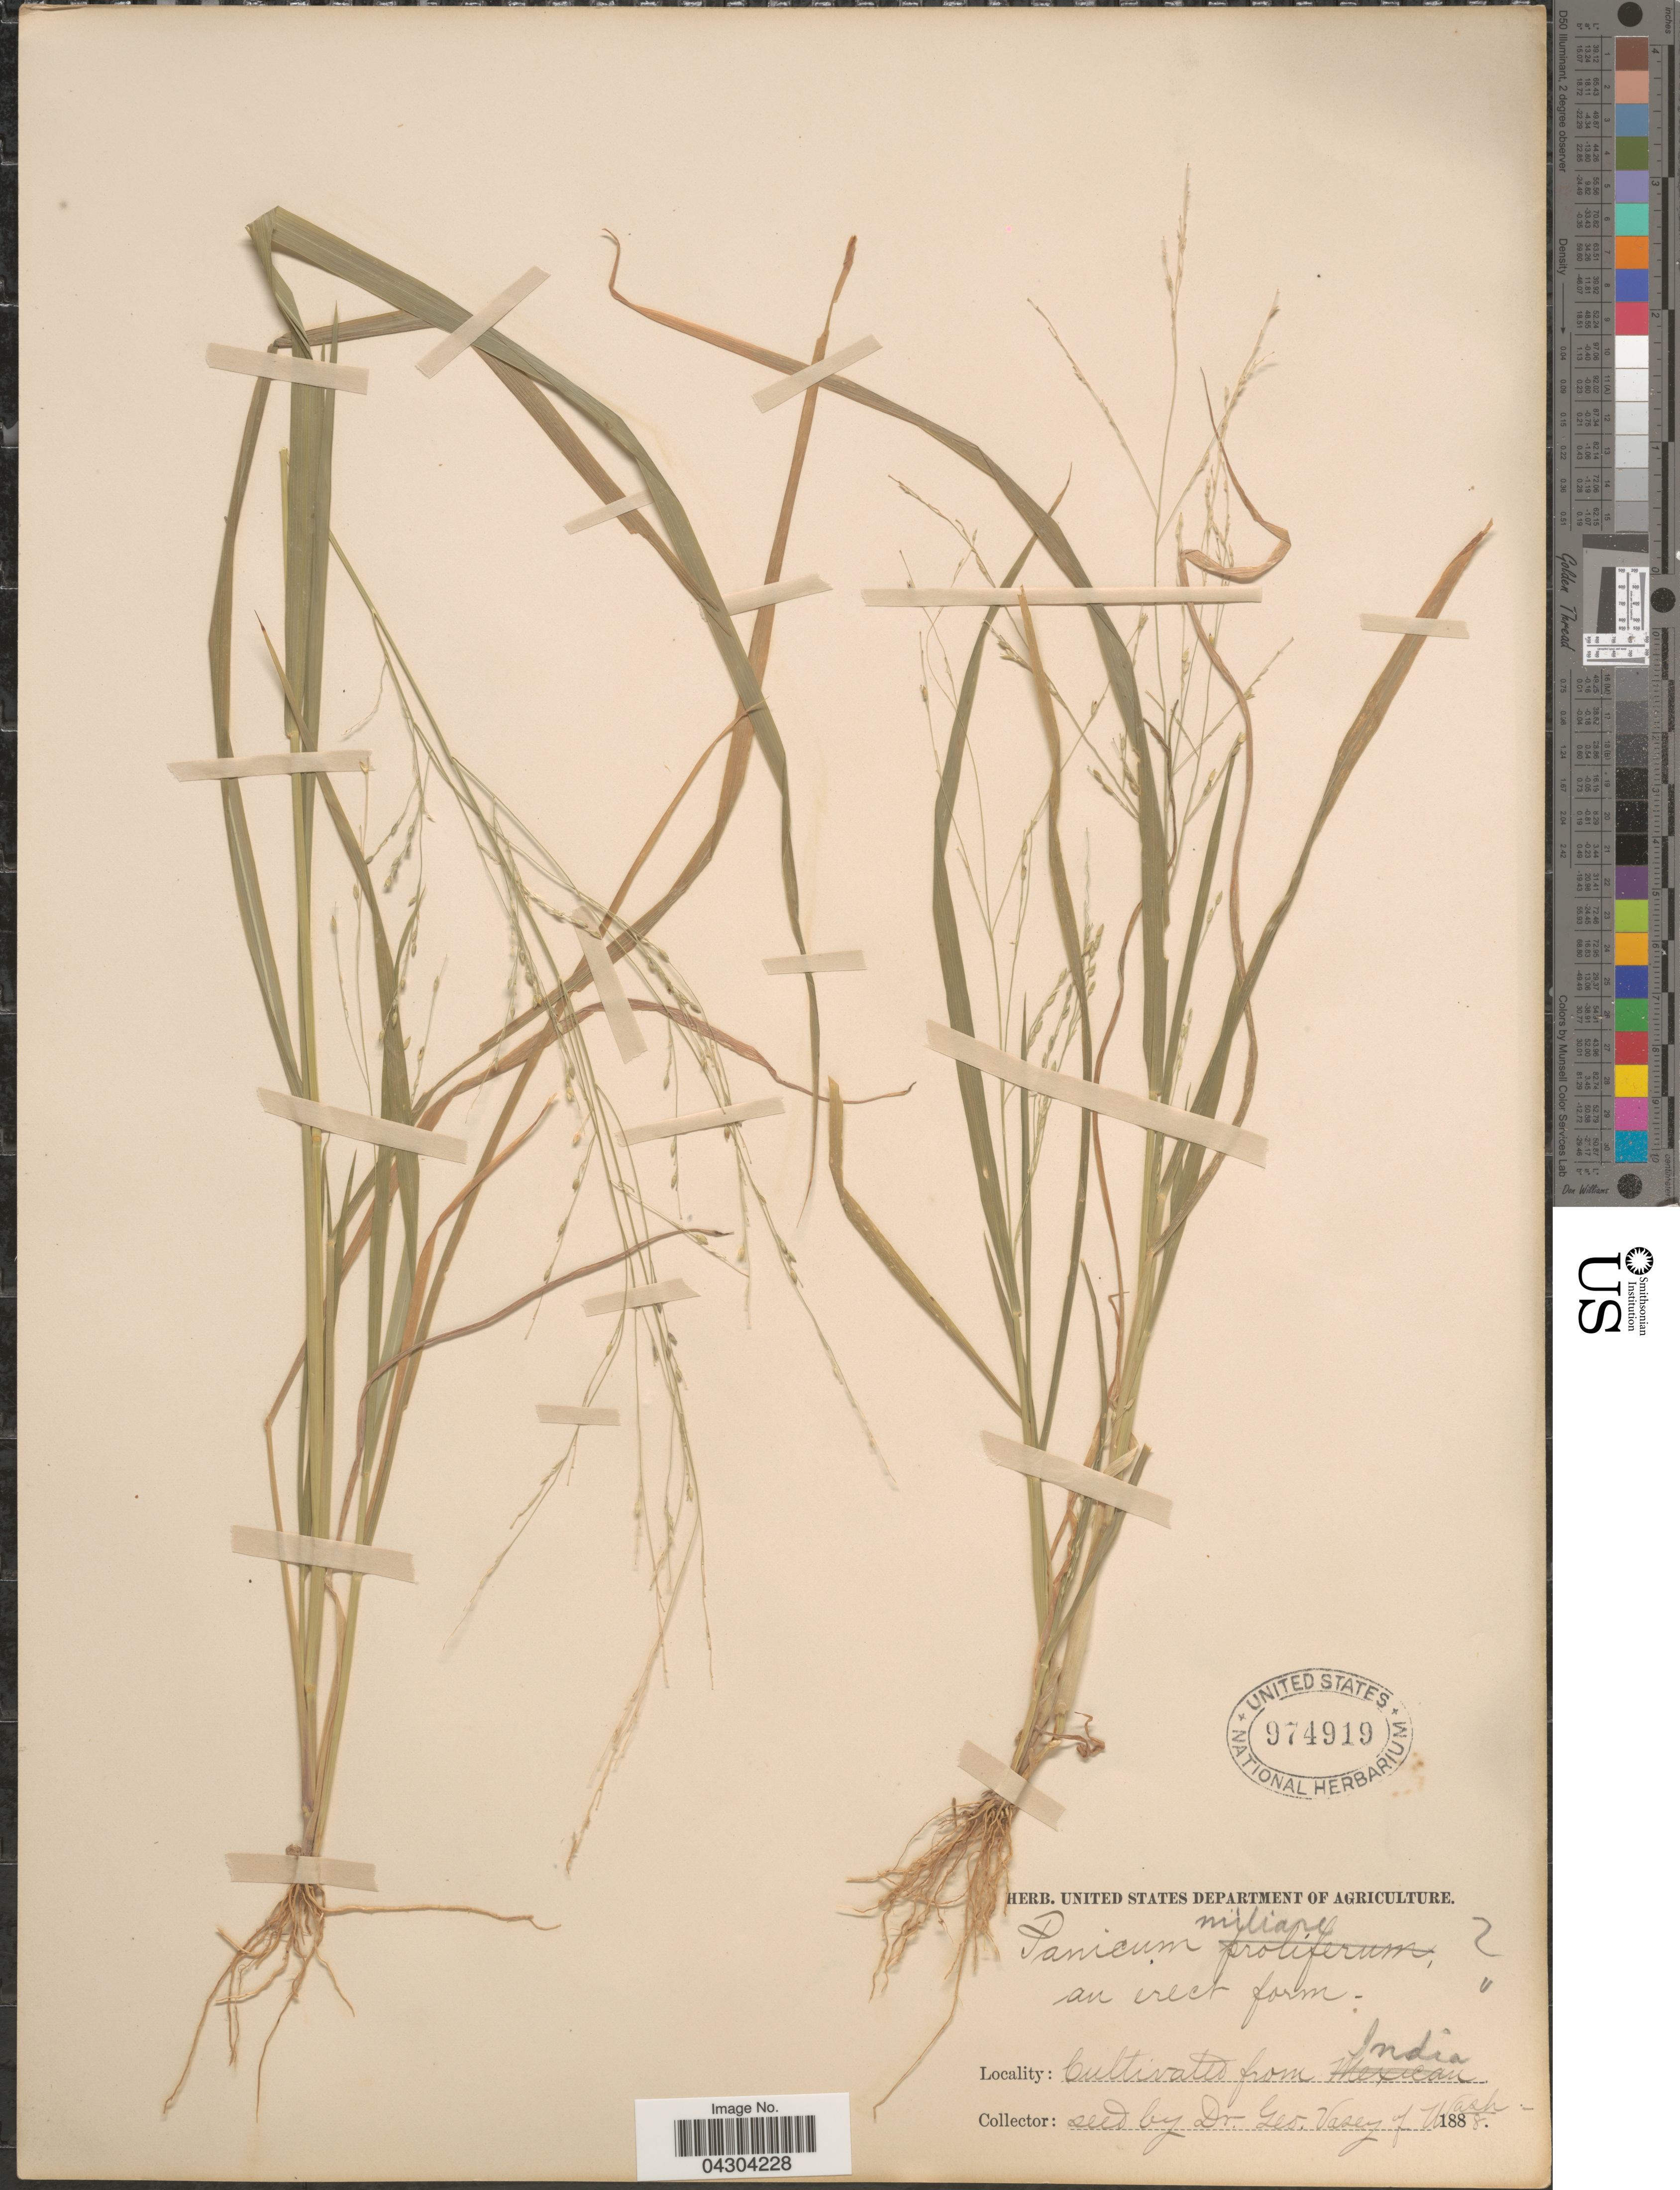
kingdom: Plantae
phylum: Tracheophyta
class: Liliopsida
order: Poales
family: Poaceae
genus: Panicum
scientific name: Panicum antidotale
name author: Retz.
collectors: G. R. Vasey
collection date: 1888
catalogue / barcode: US 974919